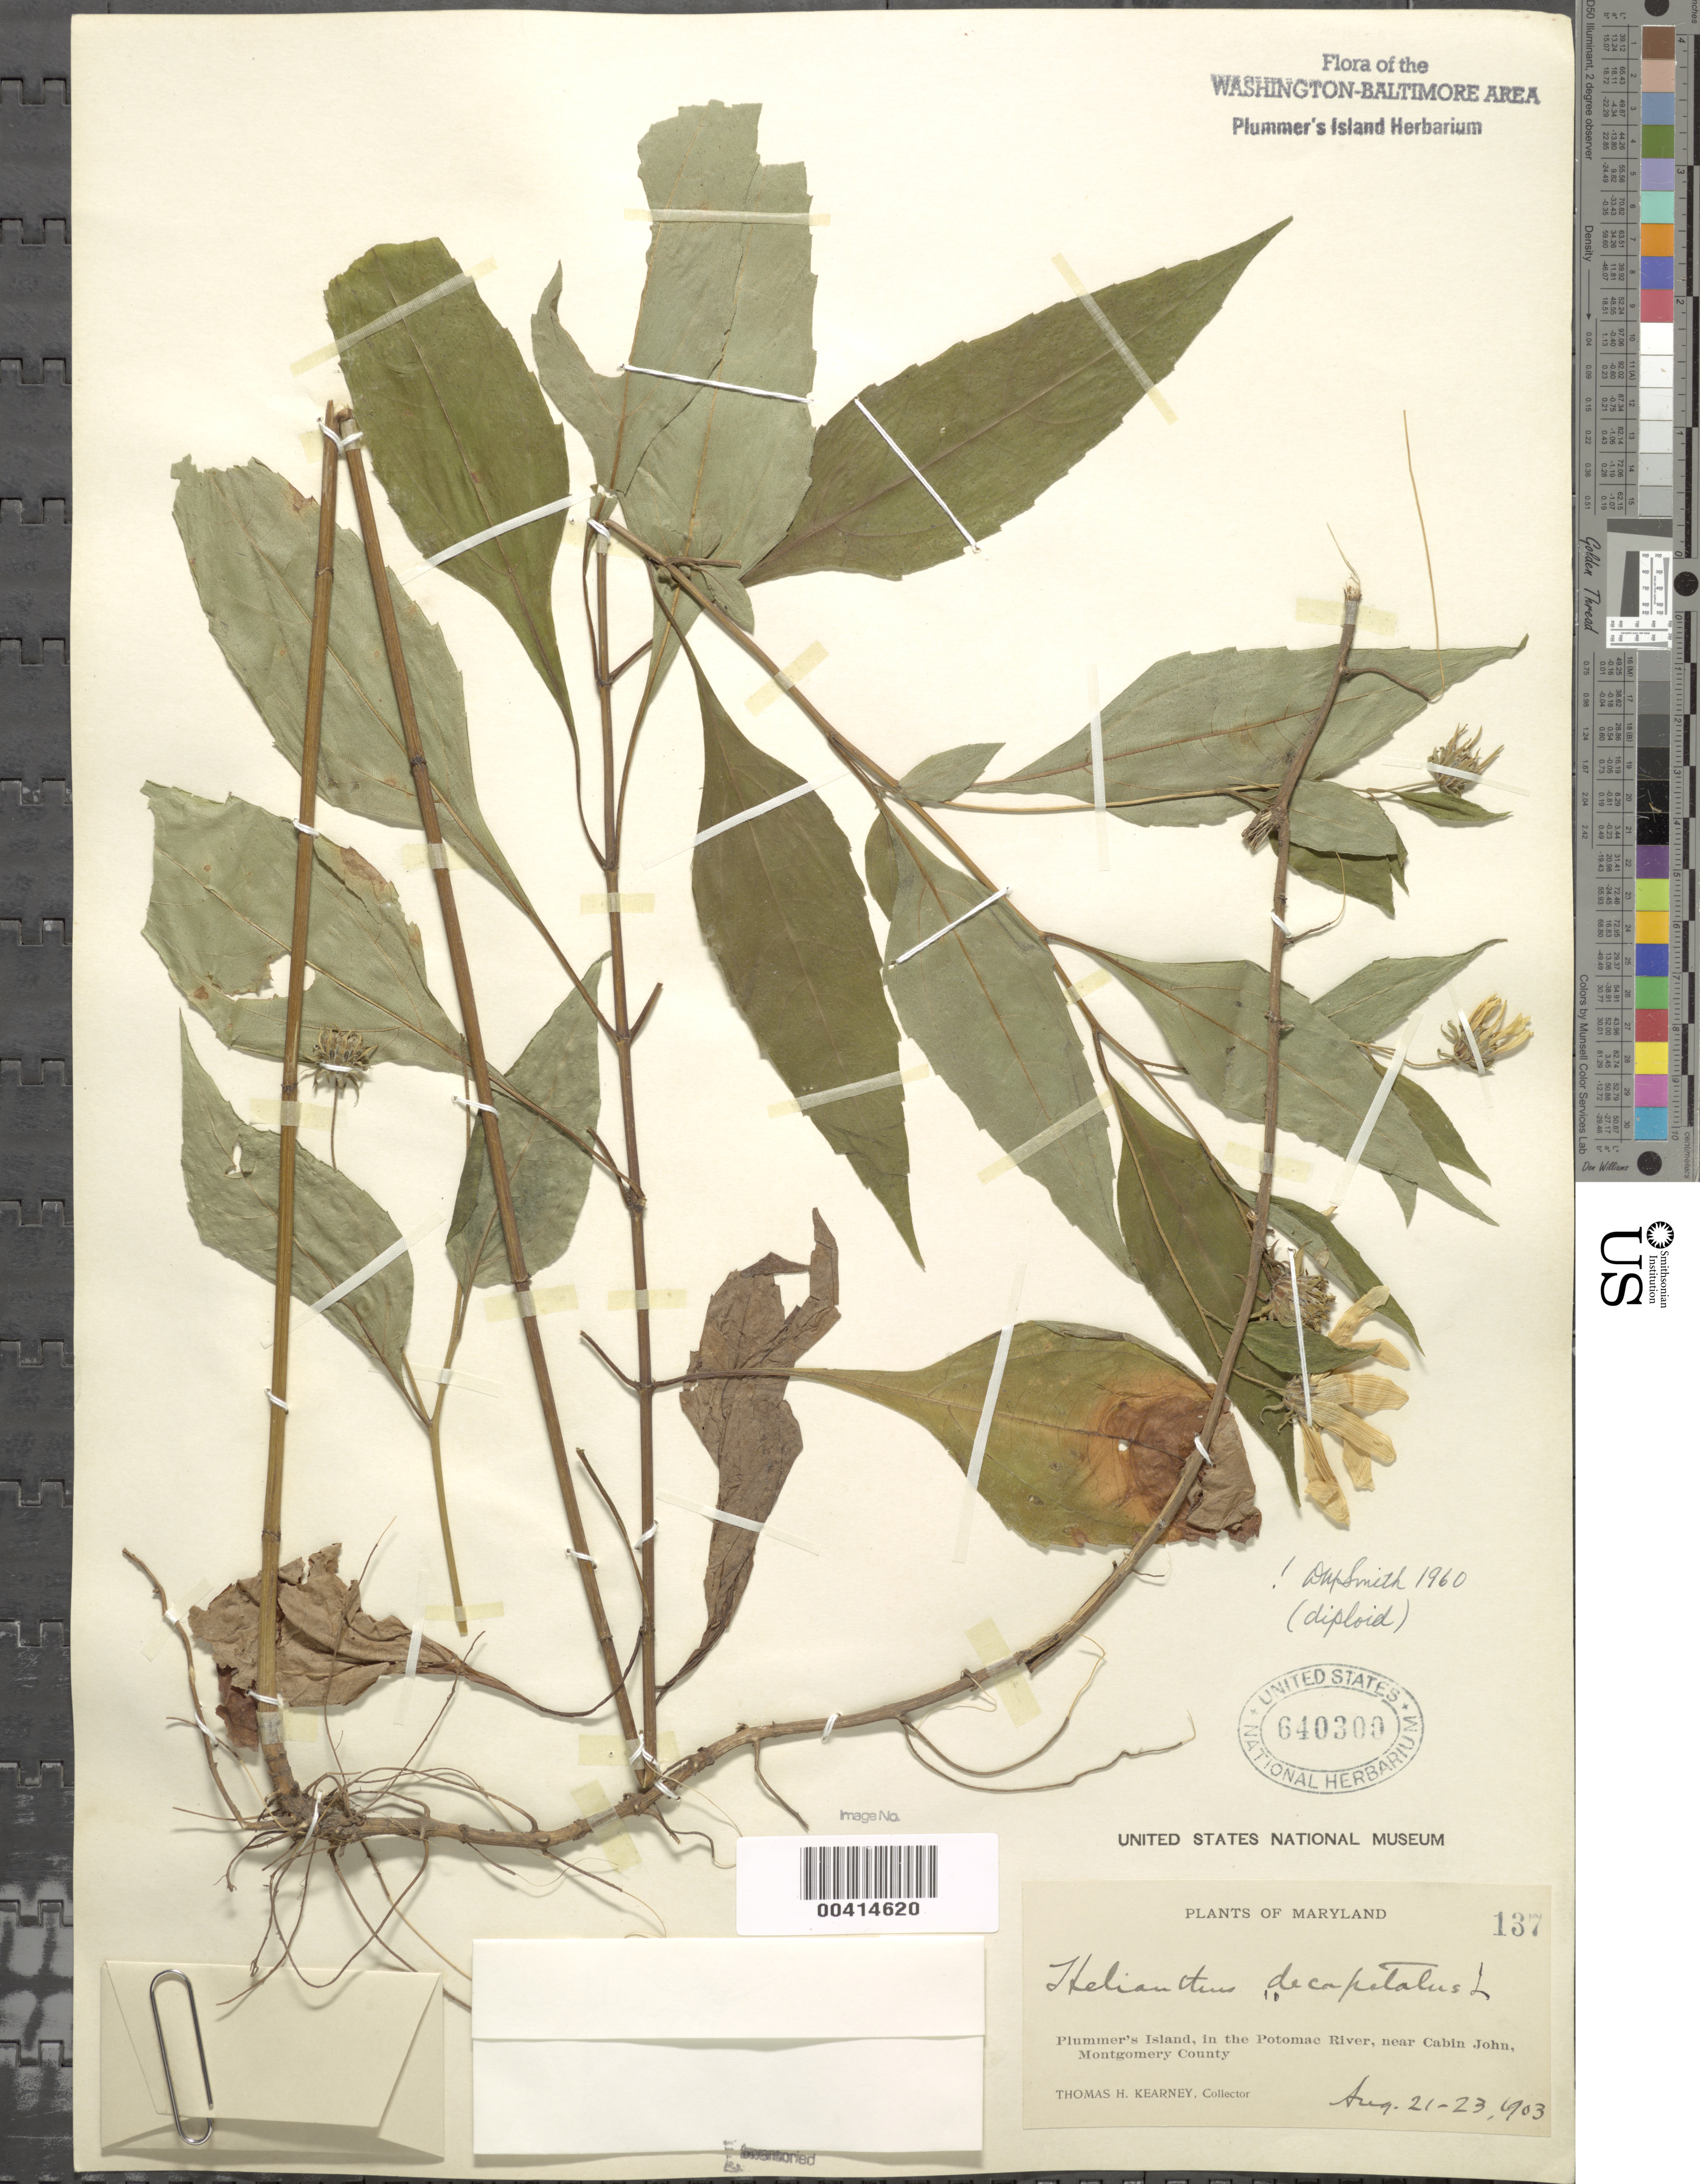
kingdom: Plantae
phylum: Tracheophyta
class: Magnoliopsida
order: Asterales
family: Asteraceae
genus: Helianthus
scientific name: Helianthus decapetalus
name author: L.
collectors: T. H. Kearney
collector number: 137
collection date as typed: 21 Aug 1903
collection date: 1903-08-21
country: United States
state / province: Maryland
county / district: Montgomery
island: Plummers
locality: Plummer's Island C. & O. Canal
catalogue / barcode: US 640300